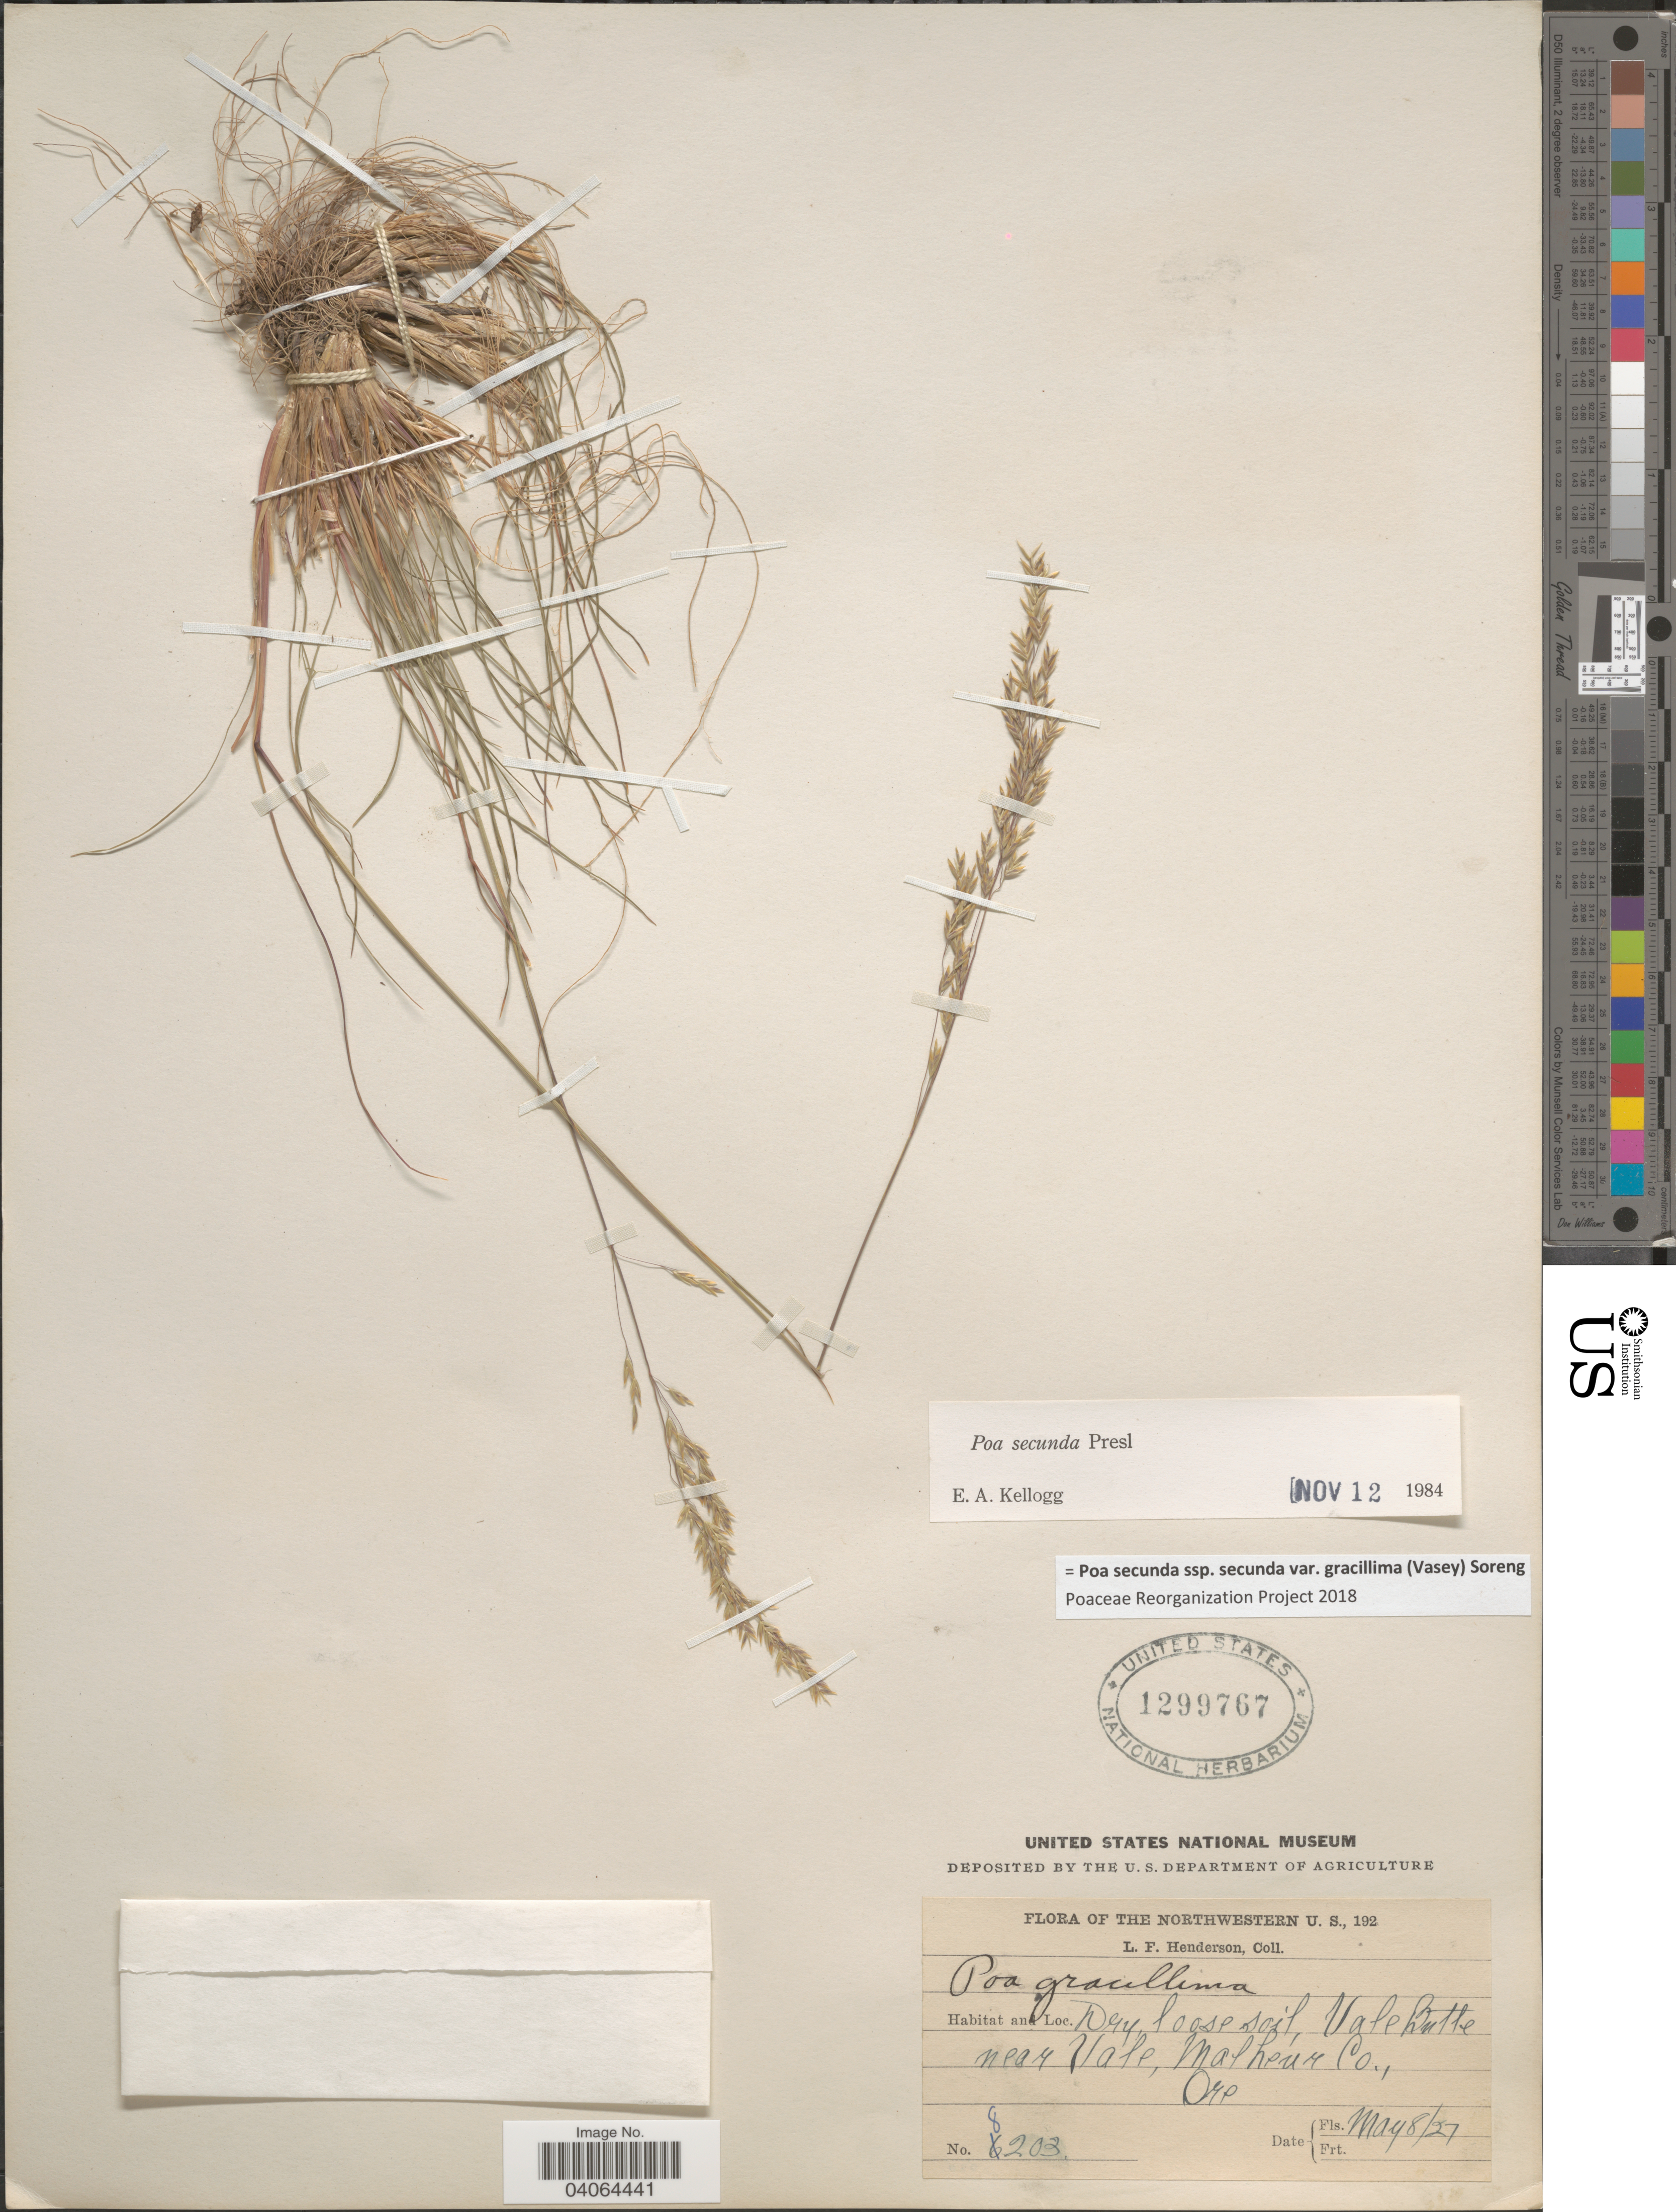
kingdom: Plantae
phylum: Tracheophyta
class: Liliopsida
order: Poales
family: Poaceae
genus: Poa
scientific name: Poa secunda subsp. secunda var. gracillima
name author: (Vasey) Soreng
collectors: L. Henderson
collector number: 8203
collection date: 1927-05-08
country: United States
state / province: Oregon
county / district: Malheur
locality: Northwestern U.S. Dry loose soil, Vale Butte near Vale, Malheur Co.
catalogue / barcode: US 1299767